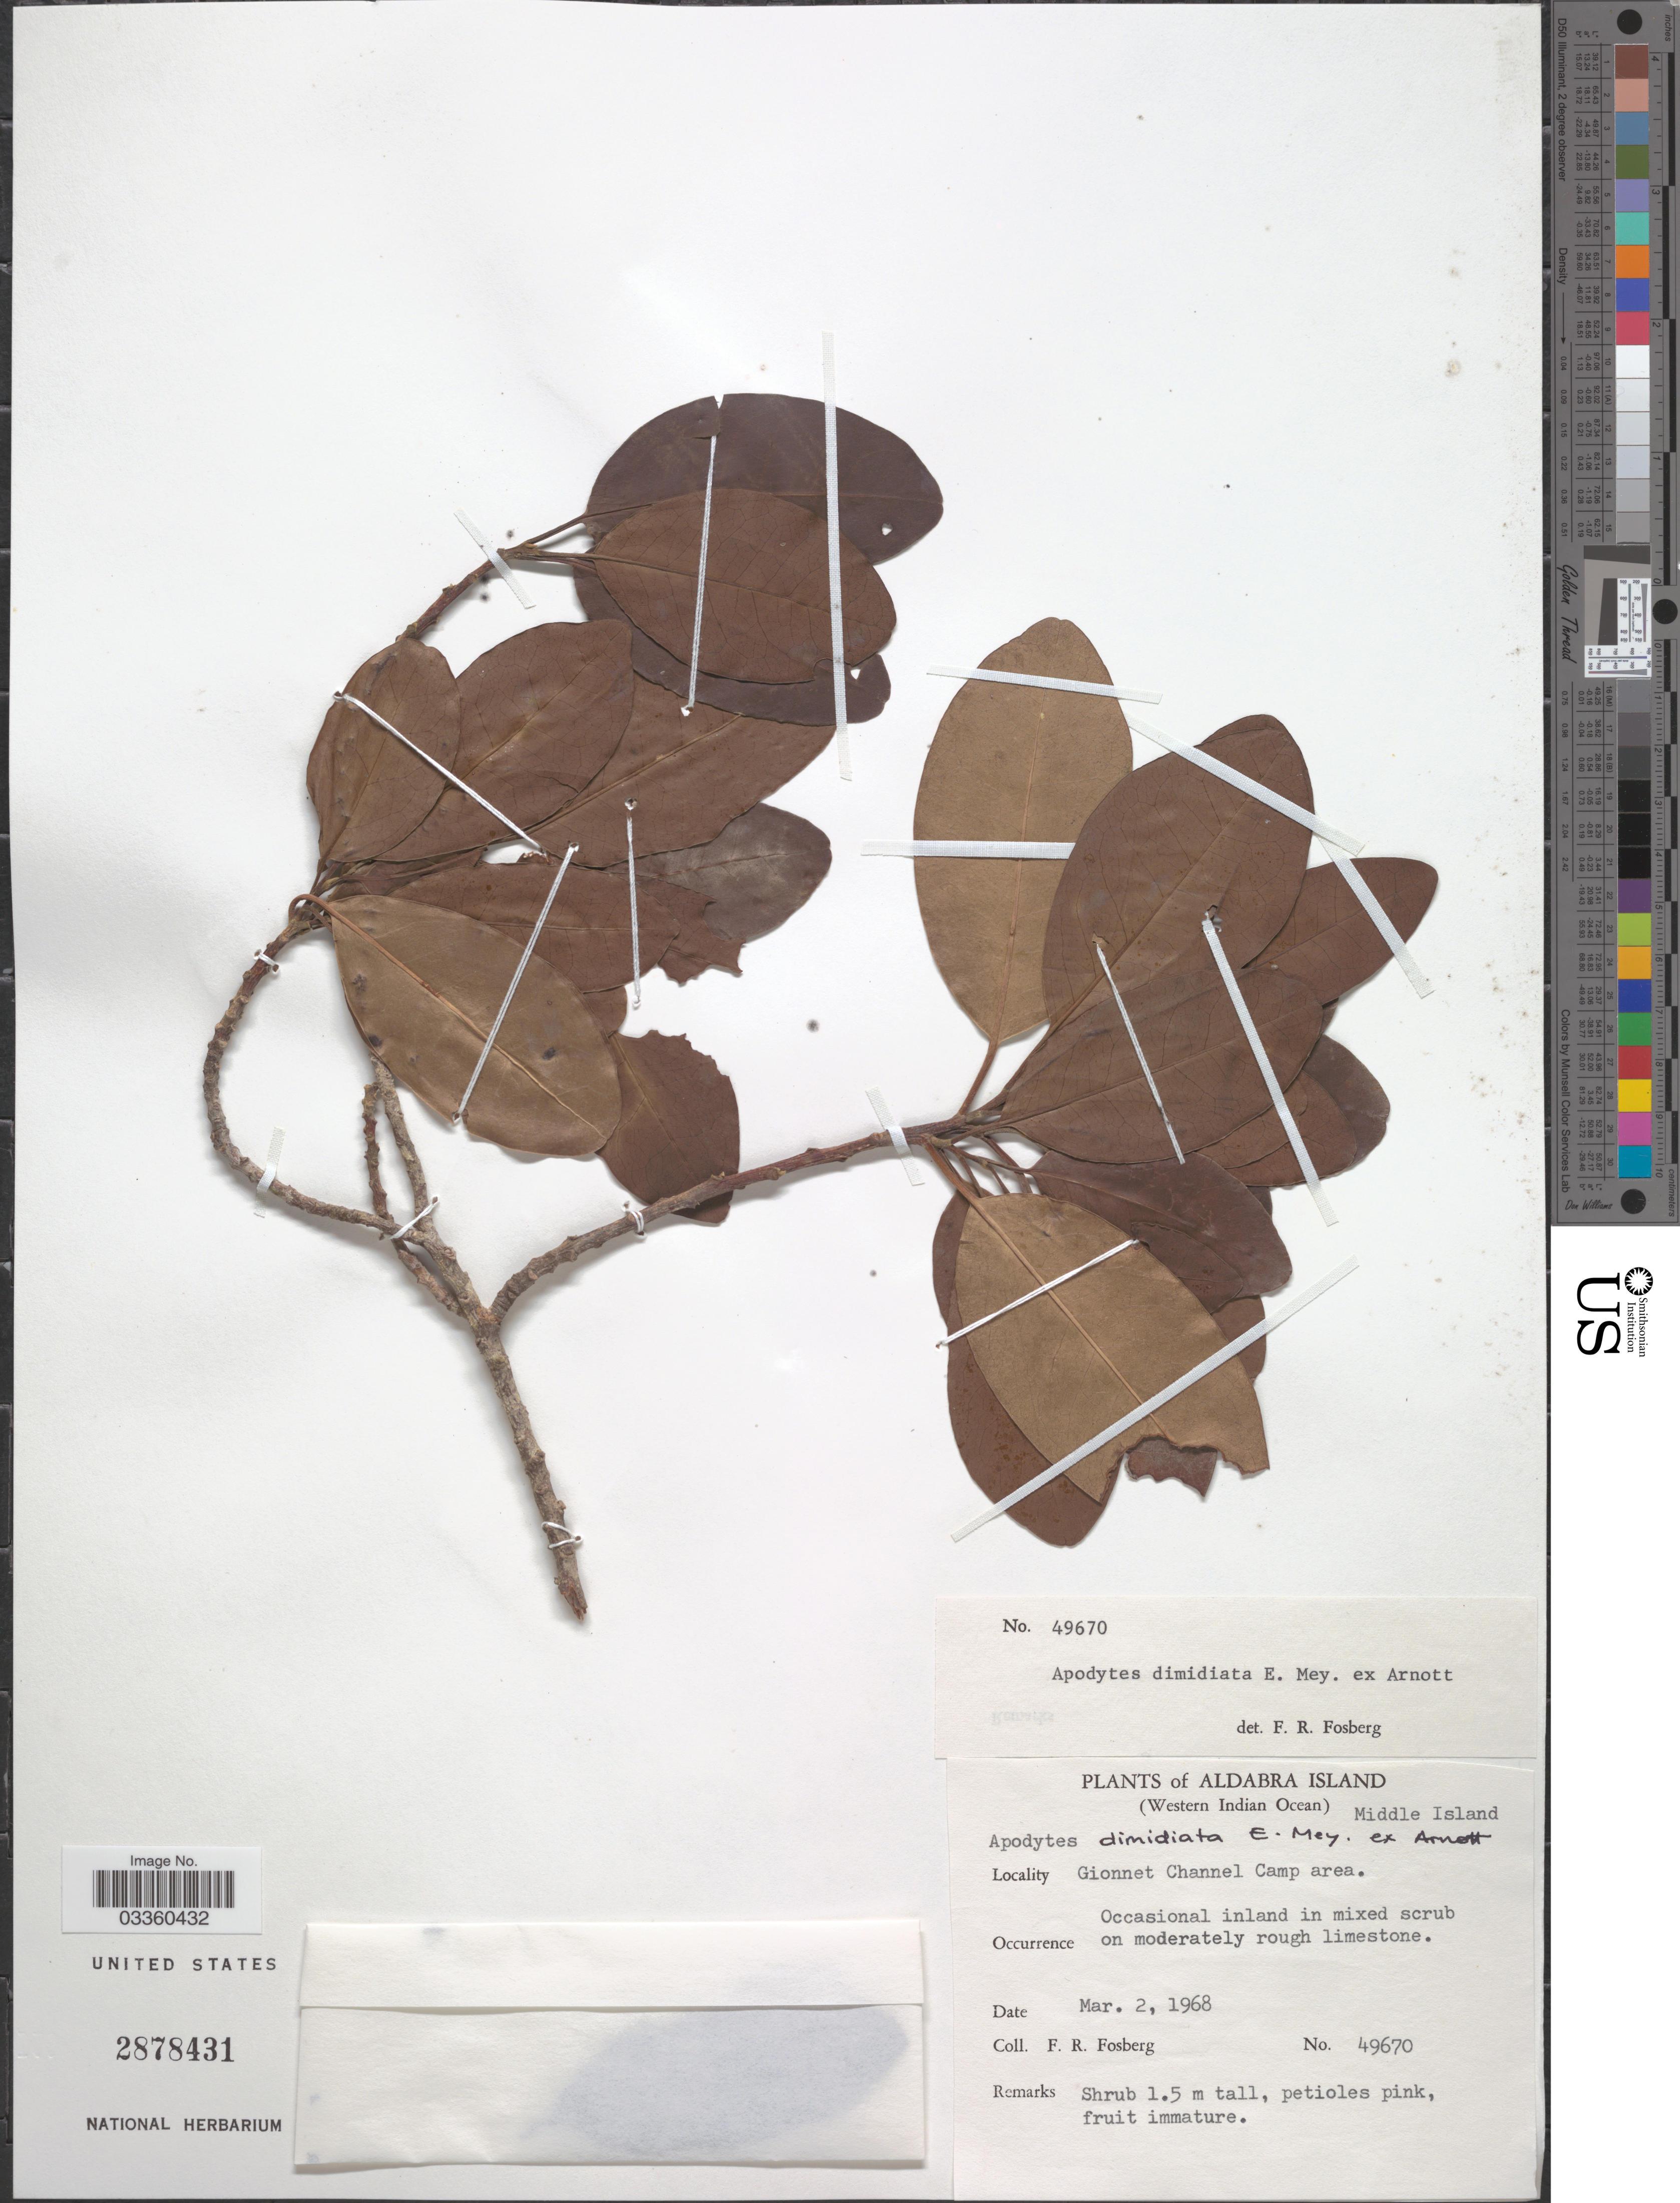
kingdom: Plantae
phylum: Tracheophyta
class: Magnoliopsida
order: Metteniusales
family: Metteniusaceae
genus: Apodytes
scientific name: Apodytes dimidiata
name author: E. Mey. ex Arn.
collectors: F. R. Fosberg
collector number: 49670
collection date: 1968-03-02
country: Seychelles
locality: Aldabra Island (Western Indian Ocean), Middle Island. Gionnet Channel Camp area.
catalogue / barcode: US 2878431